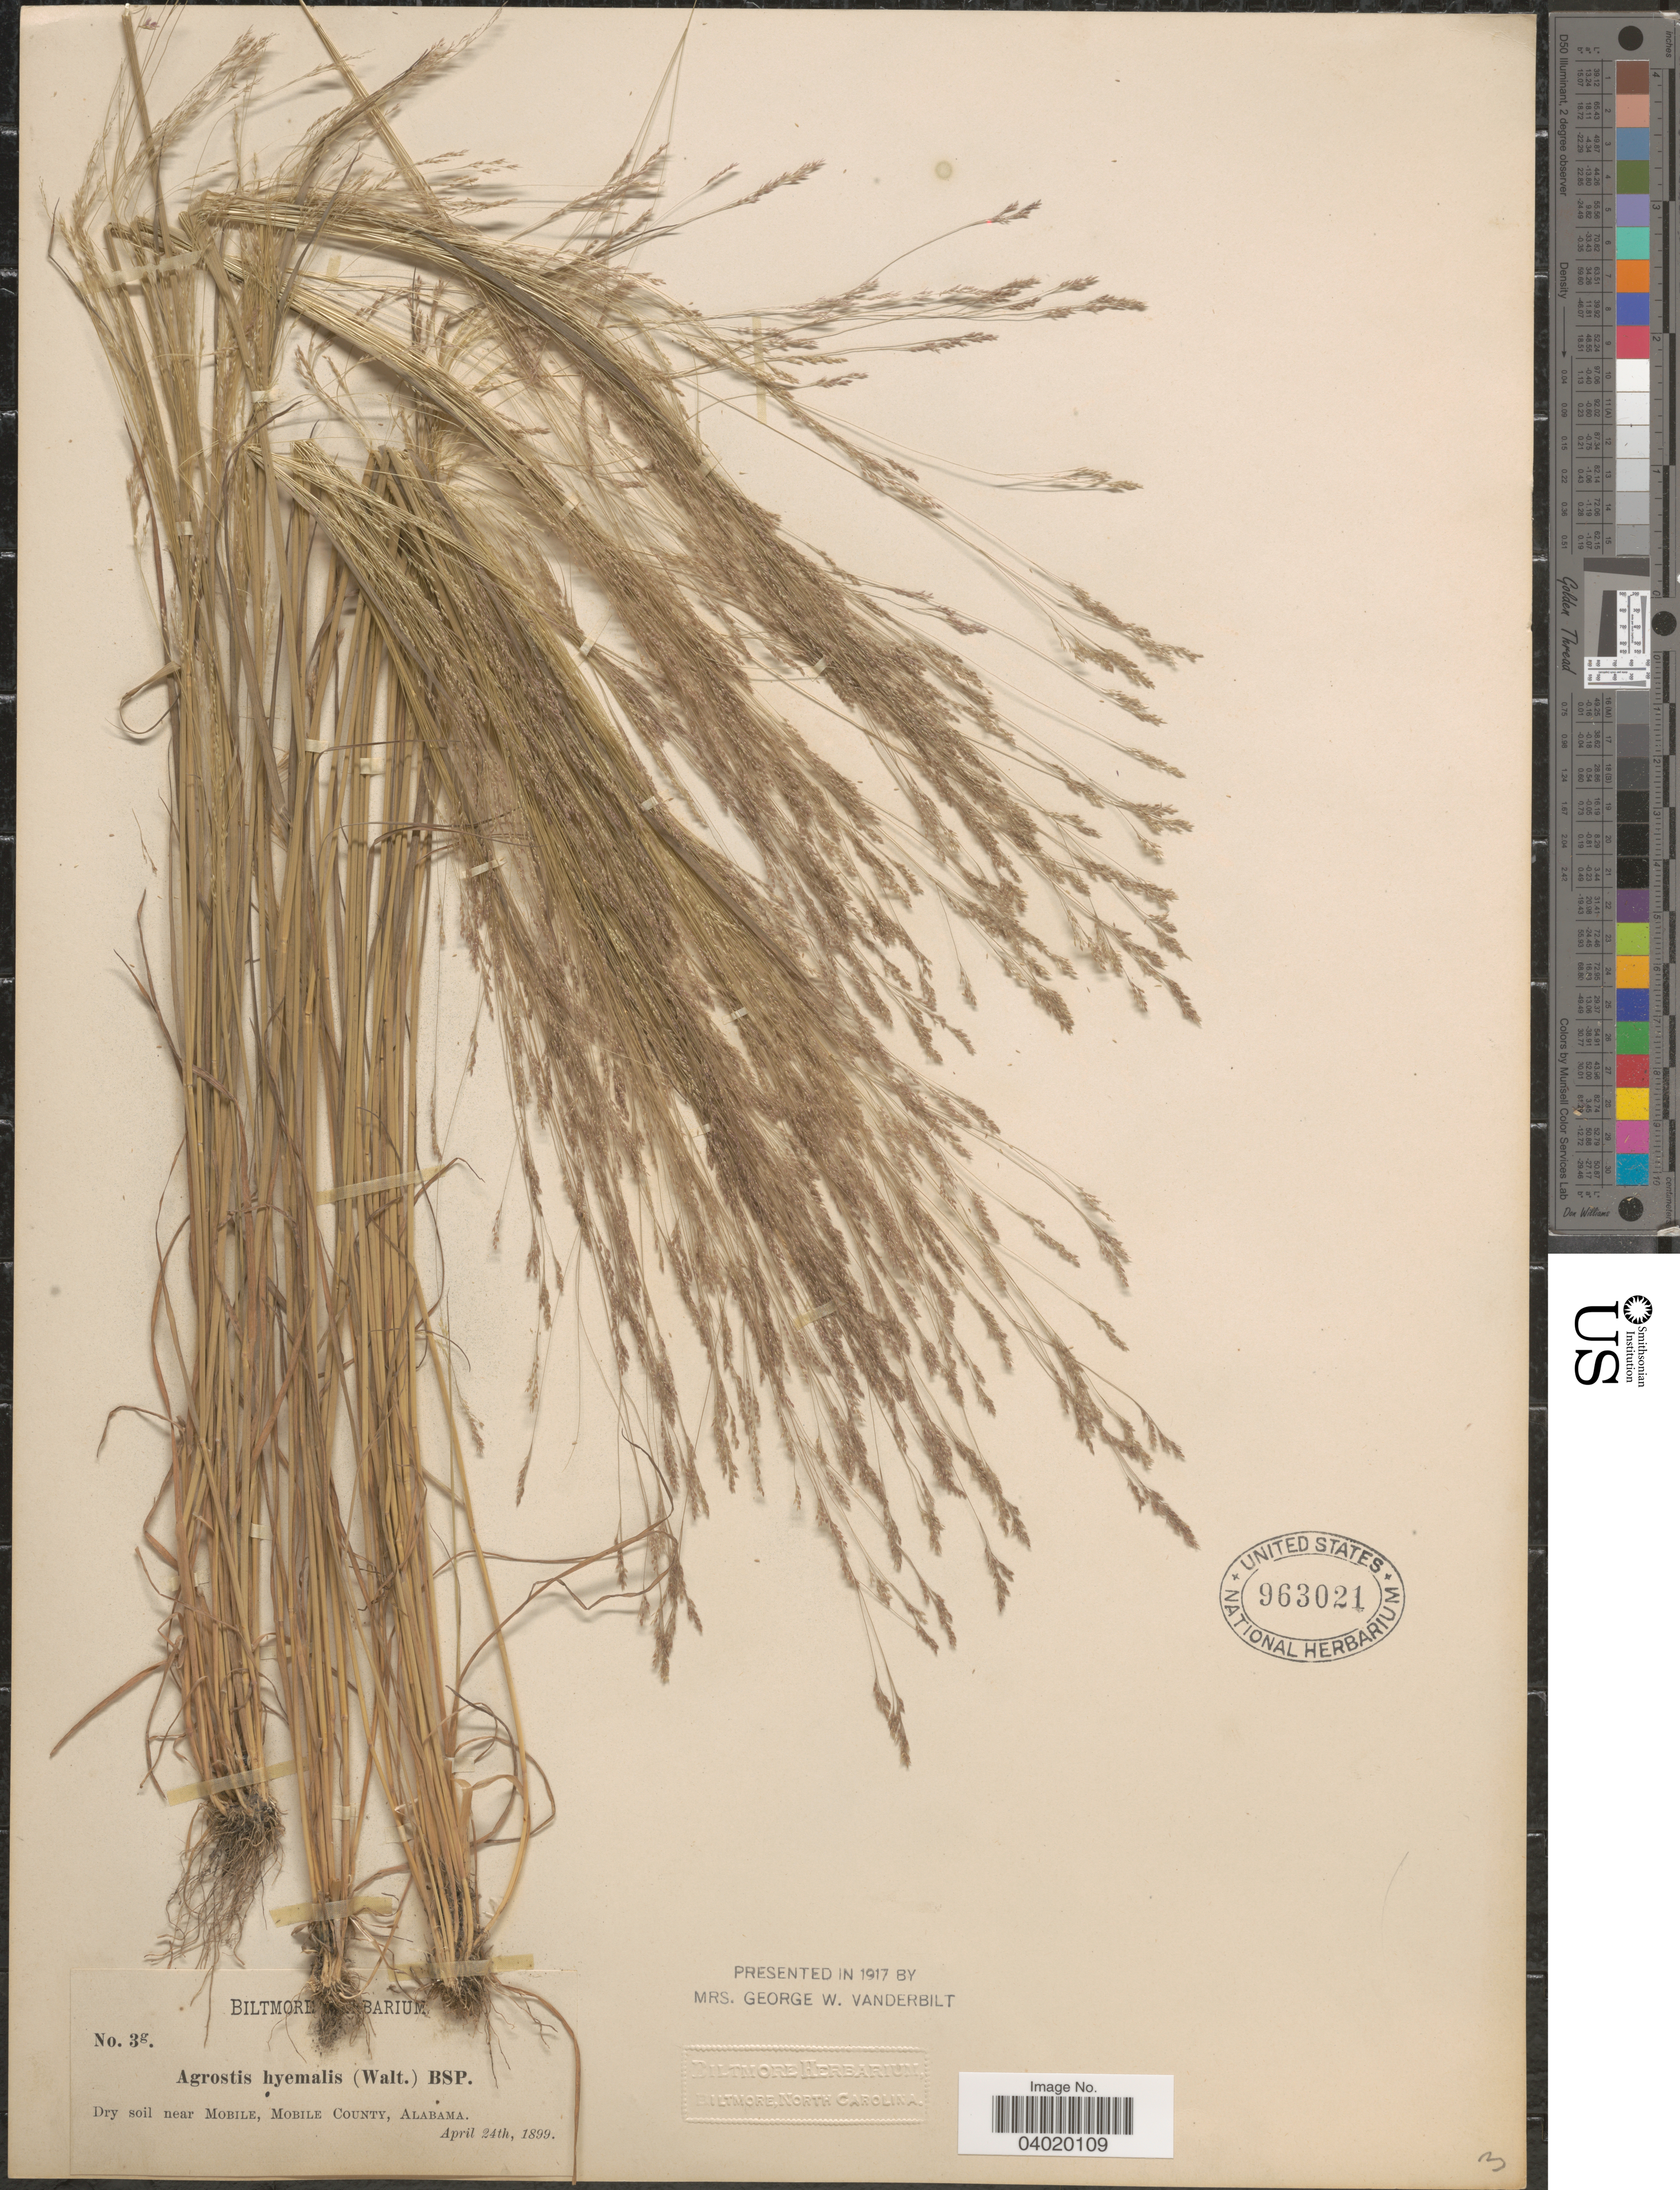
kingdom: Plantae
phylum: Tracheophyta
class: Liliopsida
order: Poales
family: Poaceae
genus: Agrostis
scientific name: Agrostis hyemalis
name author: (Walter) Britton et al.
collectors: ex herb. Biltmore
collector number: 3g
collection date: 1899-04-24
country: United States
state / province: Alabama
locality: Near Mobile, Mobile County.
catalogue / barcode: US 963021